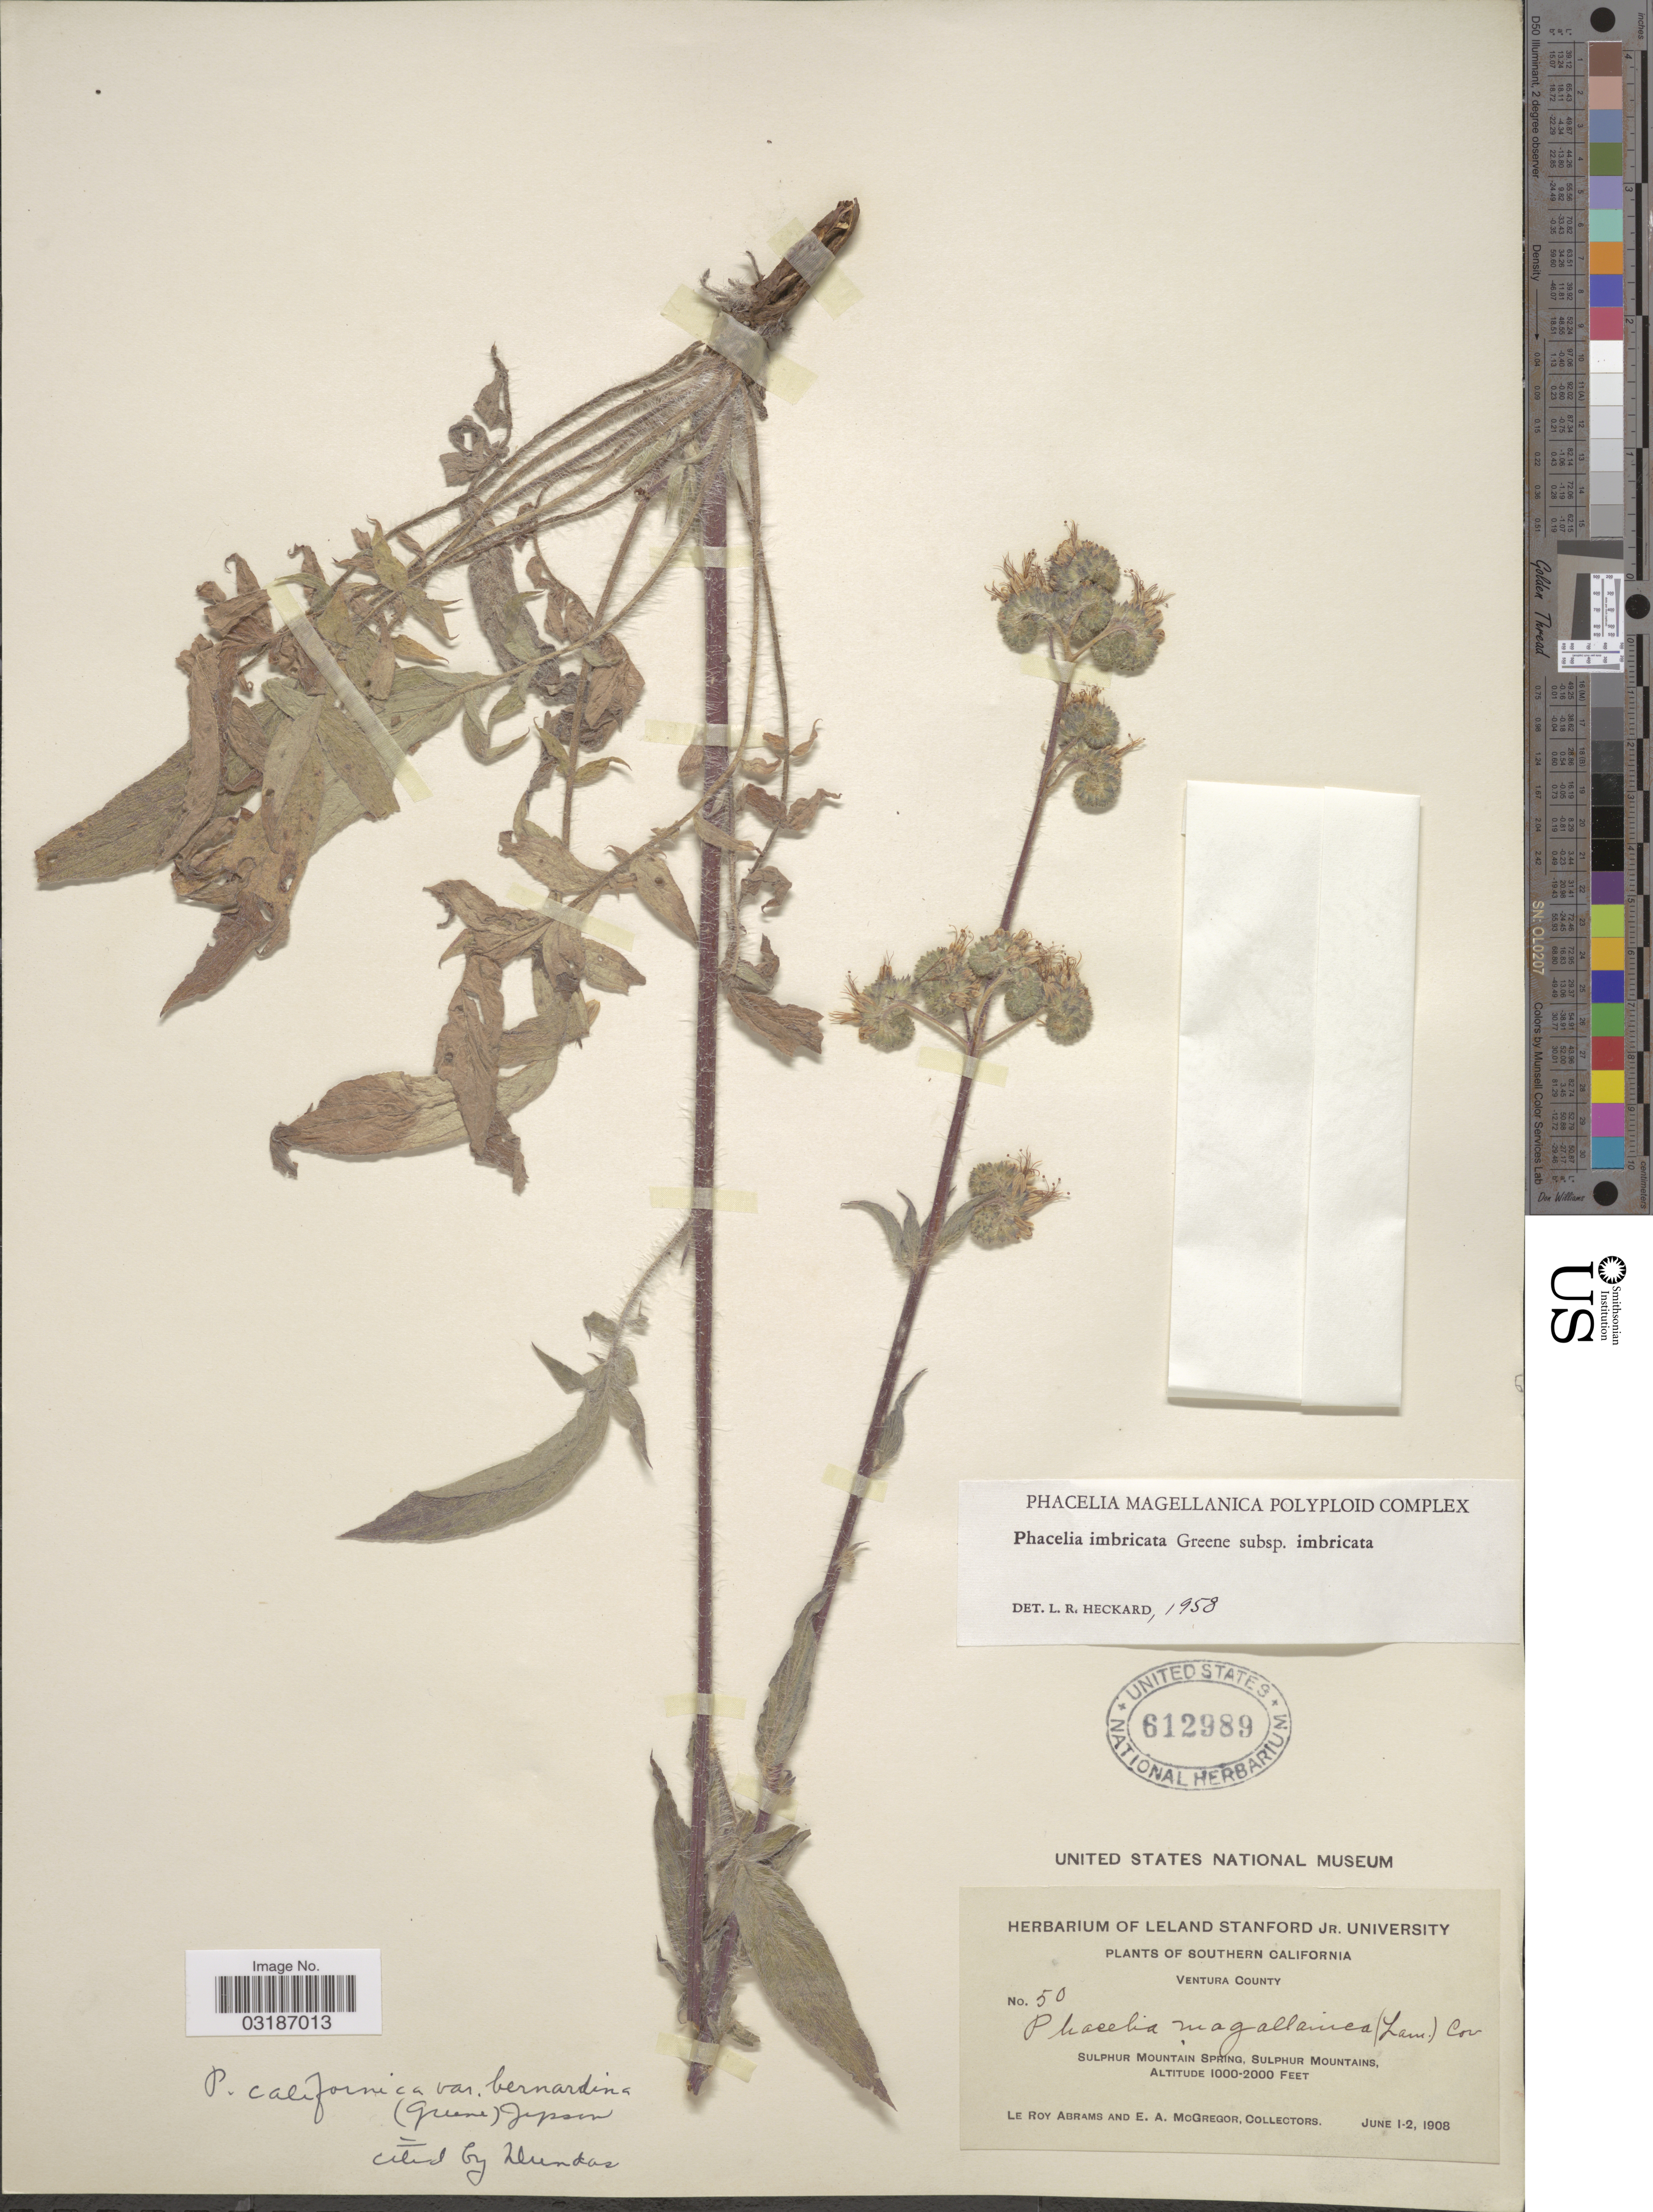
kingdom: Plantae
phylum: Tracheophyta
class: Magnoliopsida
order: Boraginales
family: Hydrophyllaceae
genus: Phacelia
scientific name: Phacelia imbricata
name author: Greene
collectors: L. Abrams & E. A. McGregor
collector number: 50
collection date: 1908-06-01/1908-06-02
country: United States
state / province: California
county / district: Ventura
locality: Southern California. Ventura County. Sulphur Mountain Spring, Sulphur Mountains.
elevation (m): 305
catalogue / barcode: US 612989